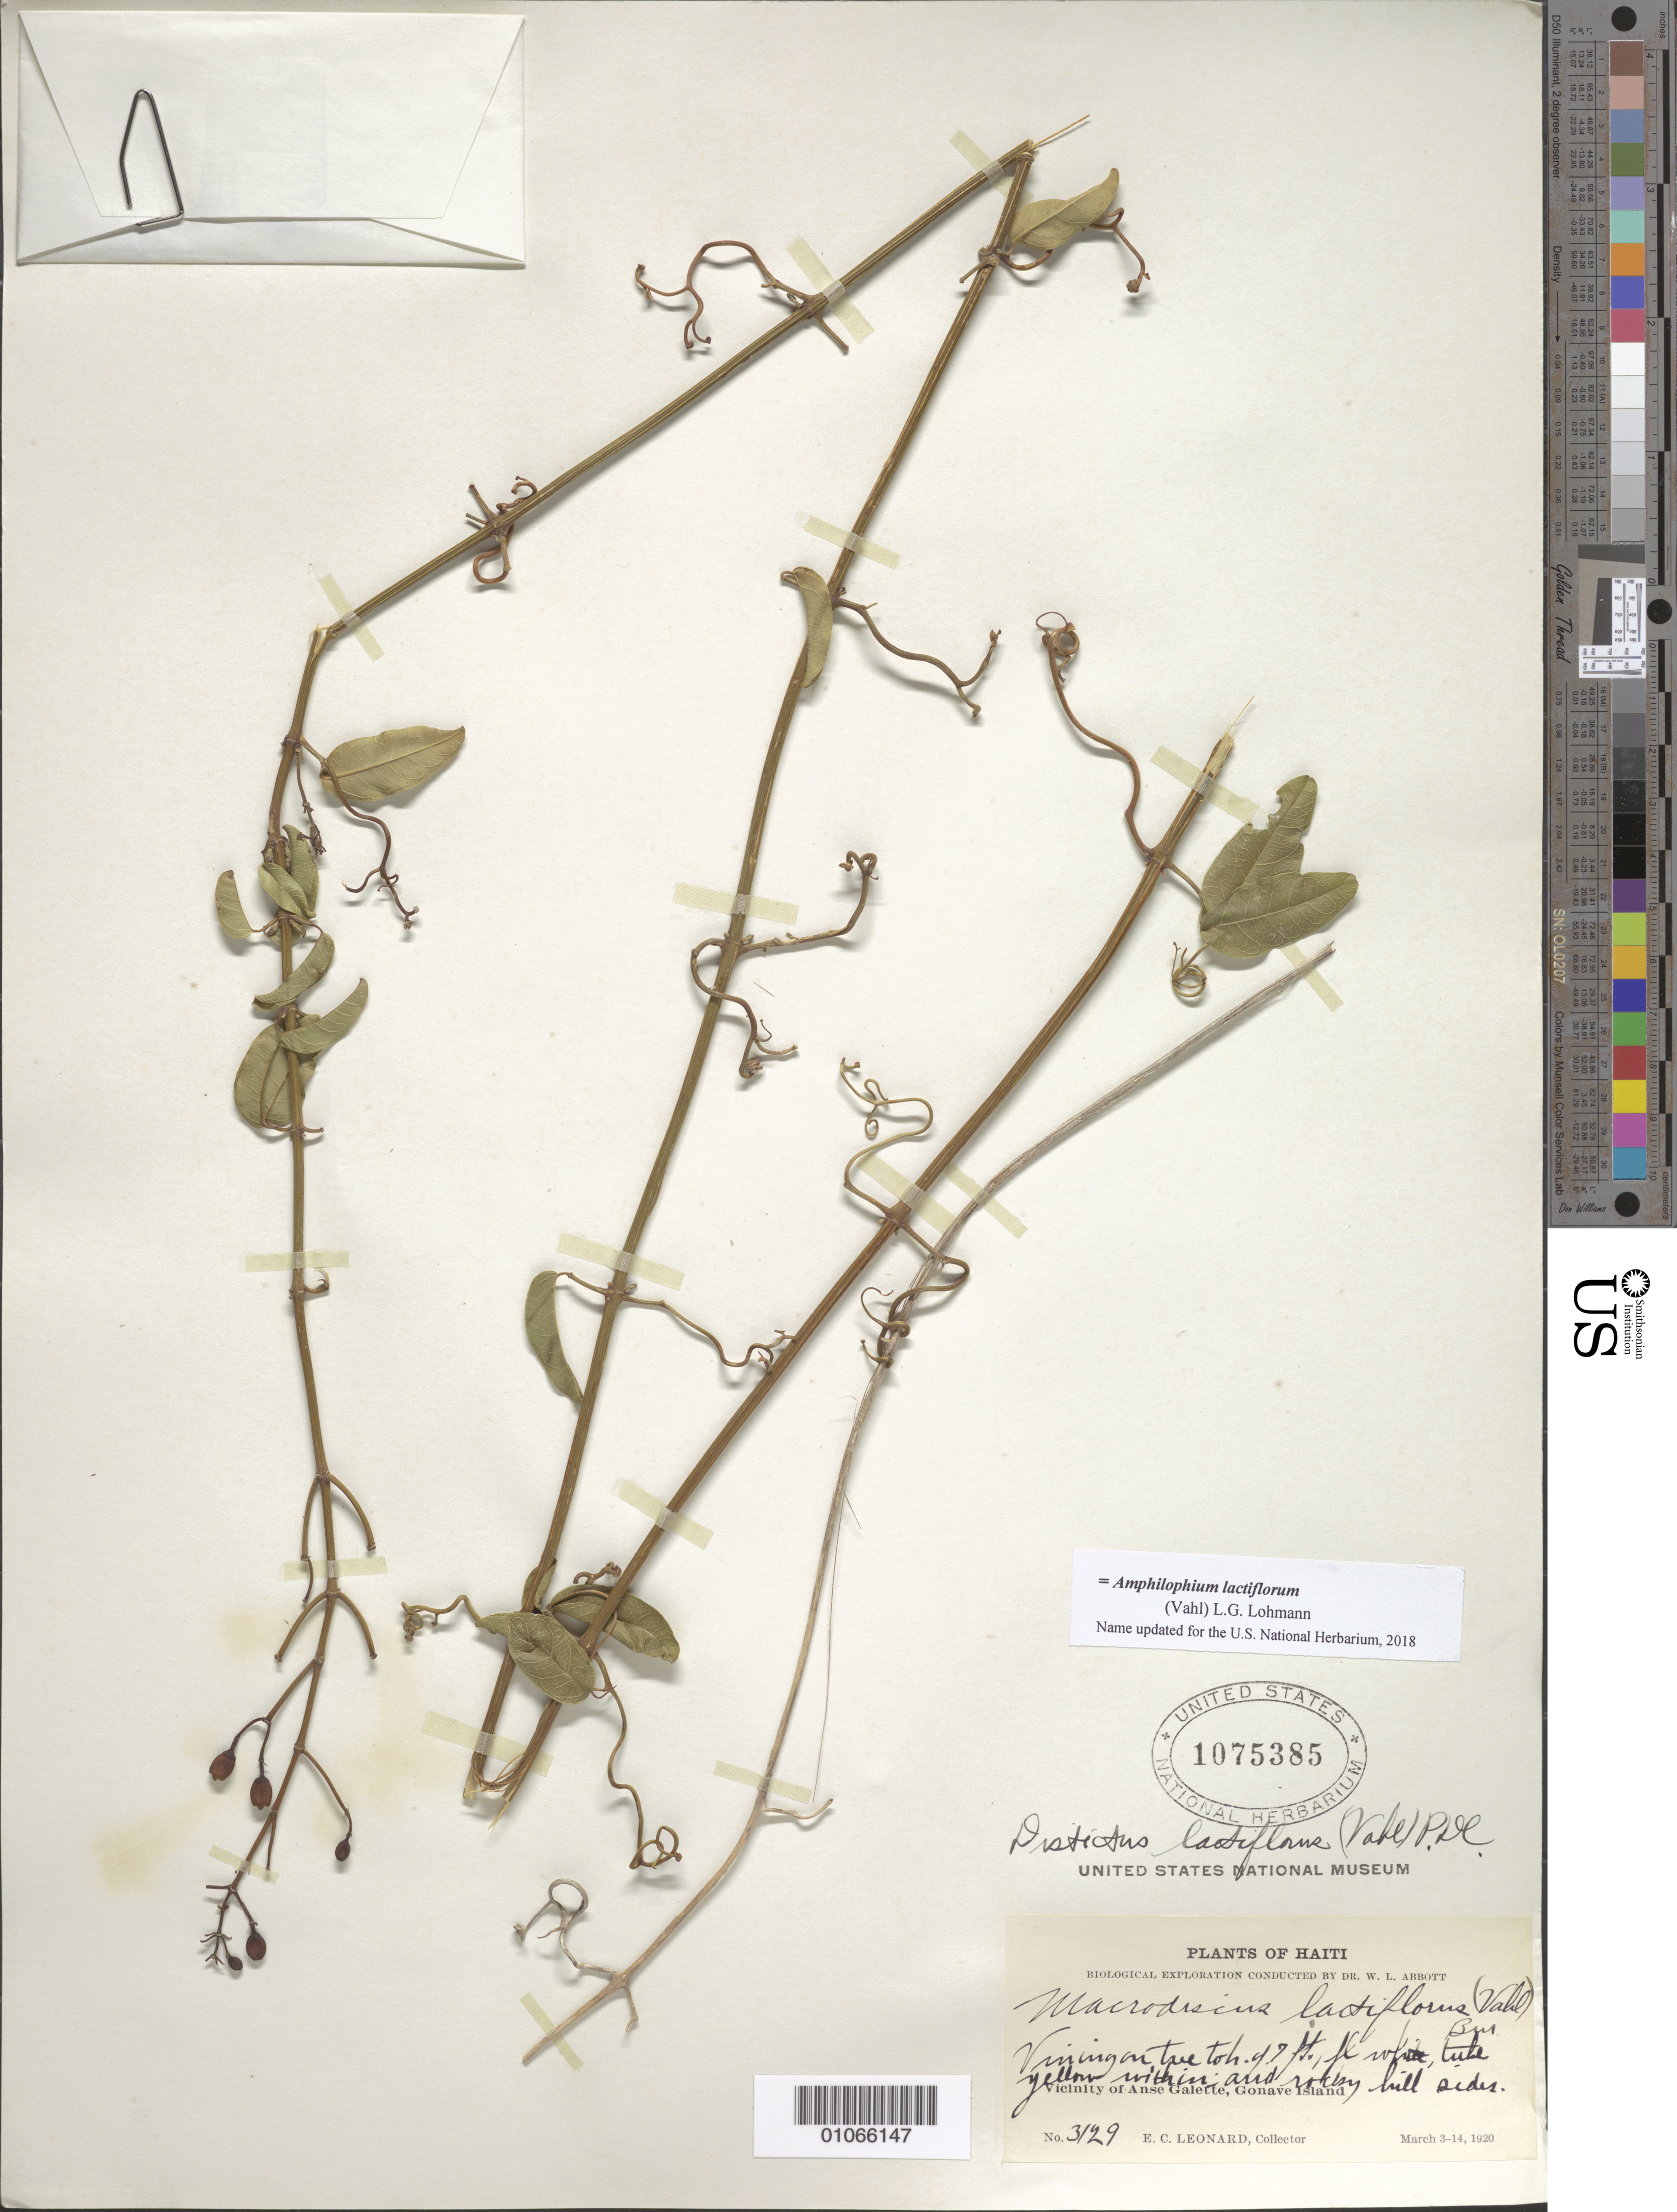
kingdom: Plantae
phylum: Tracheophyta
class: Magnoliopsida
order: Lamiales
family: Bignoniaceae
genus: Amphilophium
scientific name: Amphilophium lactiflorum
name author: (Vahl) L.G. Lohmann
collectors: E. C. Leonard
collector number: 3129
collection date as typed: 03 Mar 1920 to 14 Mar 1920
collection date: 1920-03-03/1920-03-14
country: Haiti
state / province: Óuest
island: Île de la Gonâve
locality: Vicinity of Anse Galette, vining on tree of 7 ft. Arid rocky hill sides.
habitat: Arid rocky hillsides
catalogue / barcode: US 1075385